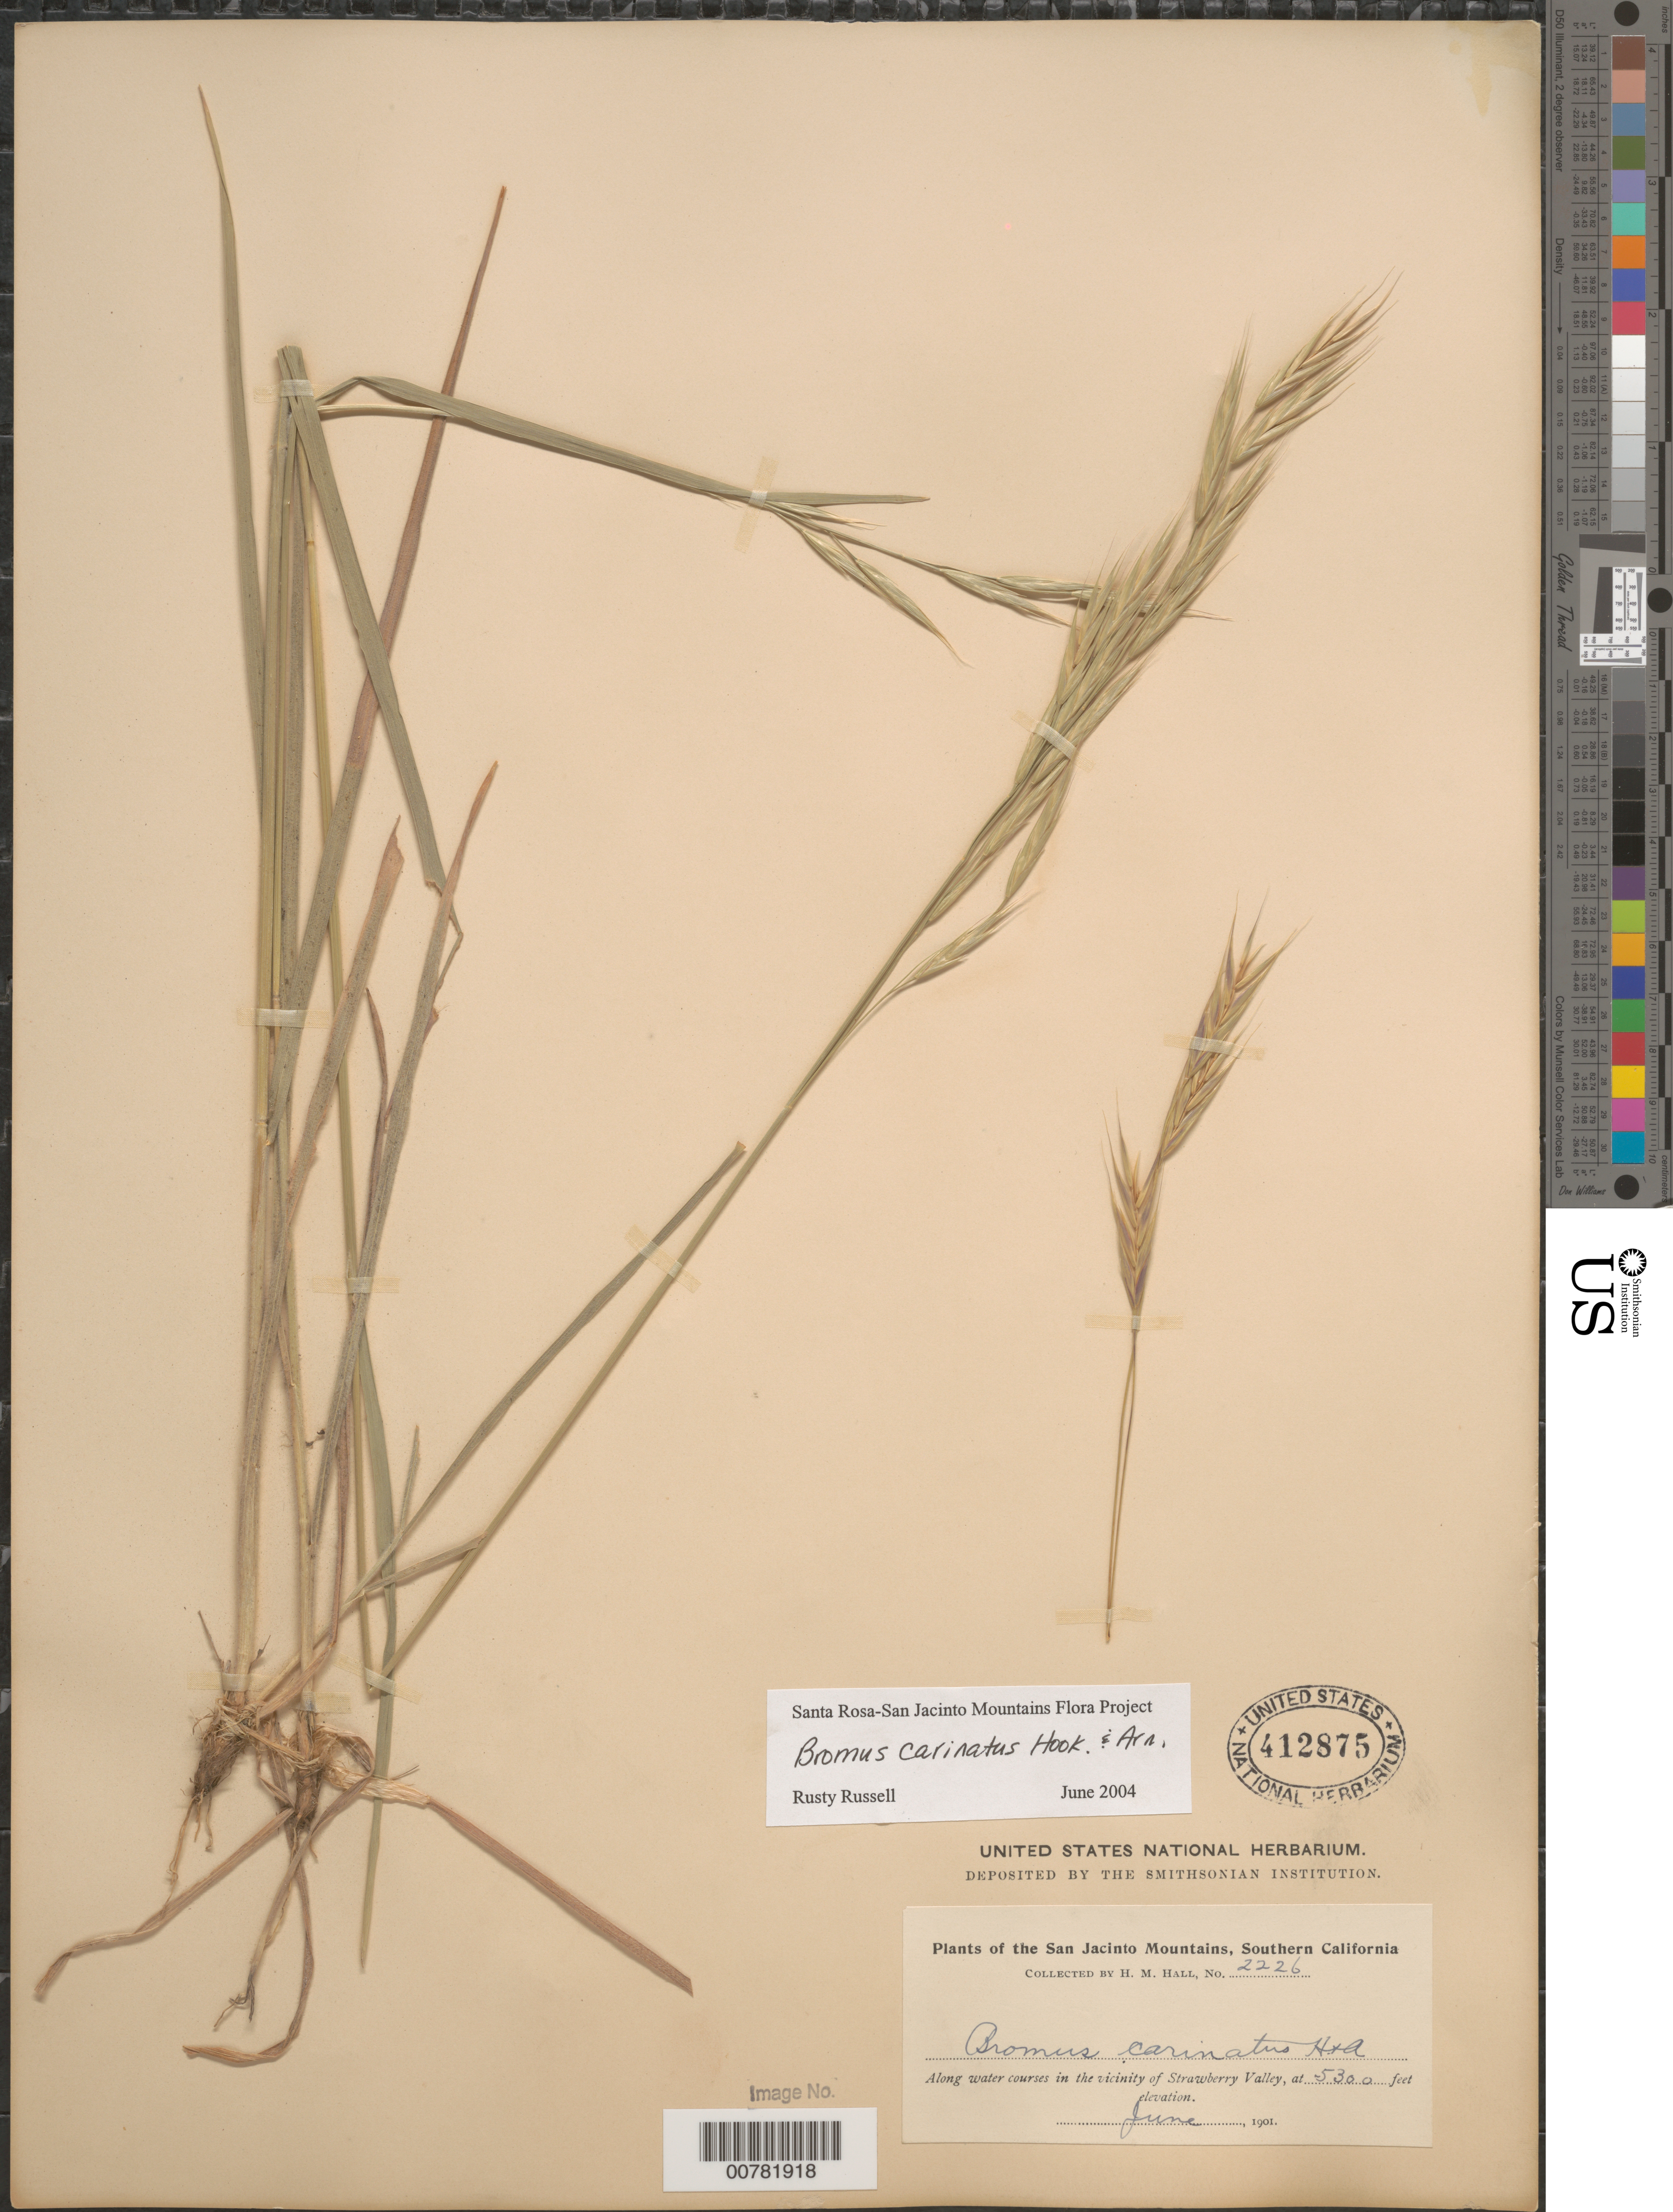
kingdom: Plantae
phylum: Tracheophyta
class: Liliopsida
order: Poales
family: Poaceae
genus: Bromus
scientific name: Bromus carinatus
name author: Hook. & Arn.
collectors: H. M. Hall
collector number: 2226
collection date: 1901-06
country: United States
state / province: California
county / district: Riverside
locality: San Jacinto Mountains, Southern California. Along water courses in the vicinity of Strawberry Valley.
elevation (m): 1615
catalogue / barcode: US 412875